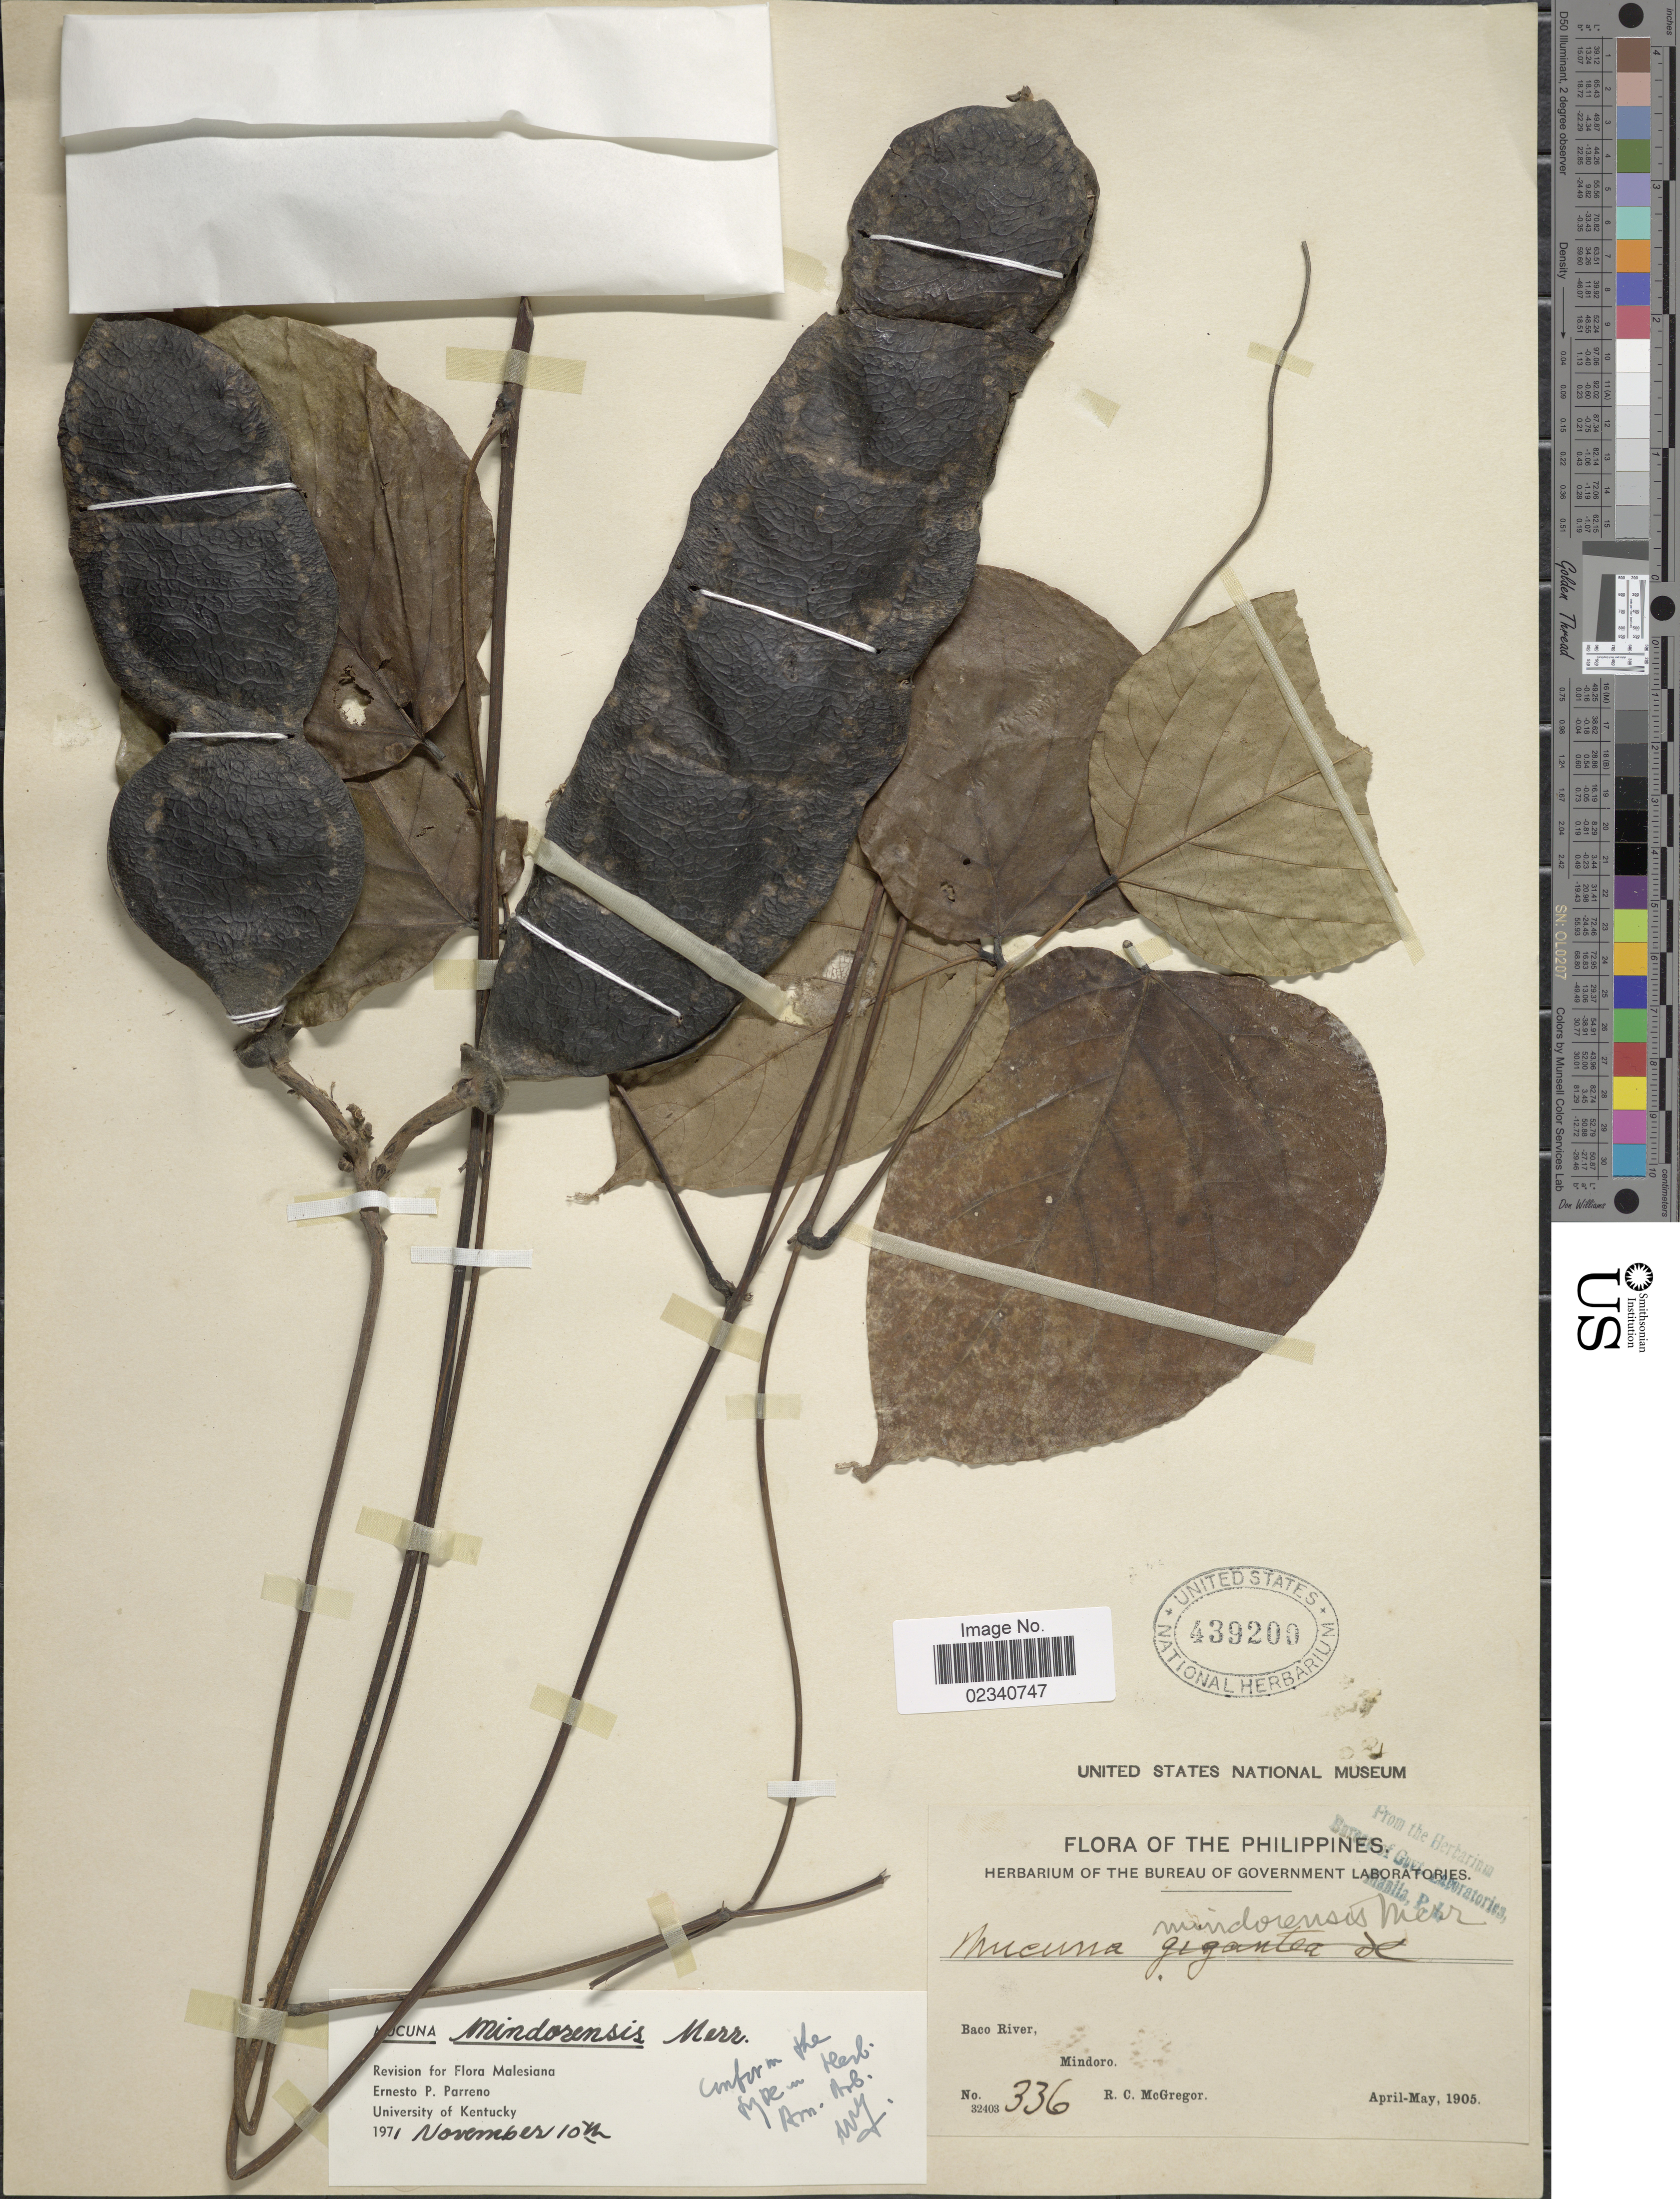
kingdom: Plantae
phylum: Tracheophyta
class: Magnoliopsida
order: Fabales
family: Fabaceae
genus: Mucuna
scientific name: Mucuna mindorensis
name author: Merr.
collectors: R. C. McGregor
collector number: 336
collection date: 1905-04/1905-05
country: Philippines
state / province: Mimaropa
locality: Baco River, Mindoro.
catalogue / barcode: US 439200